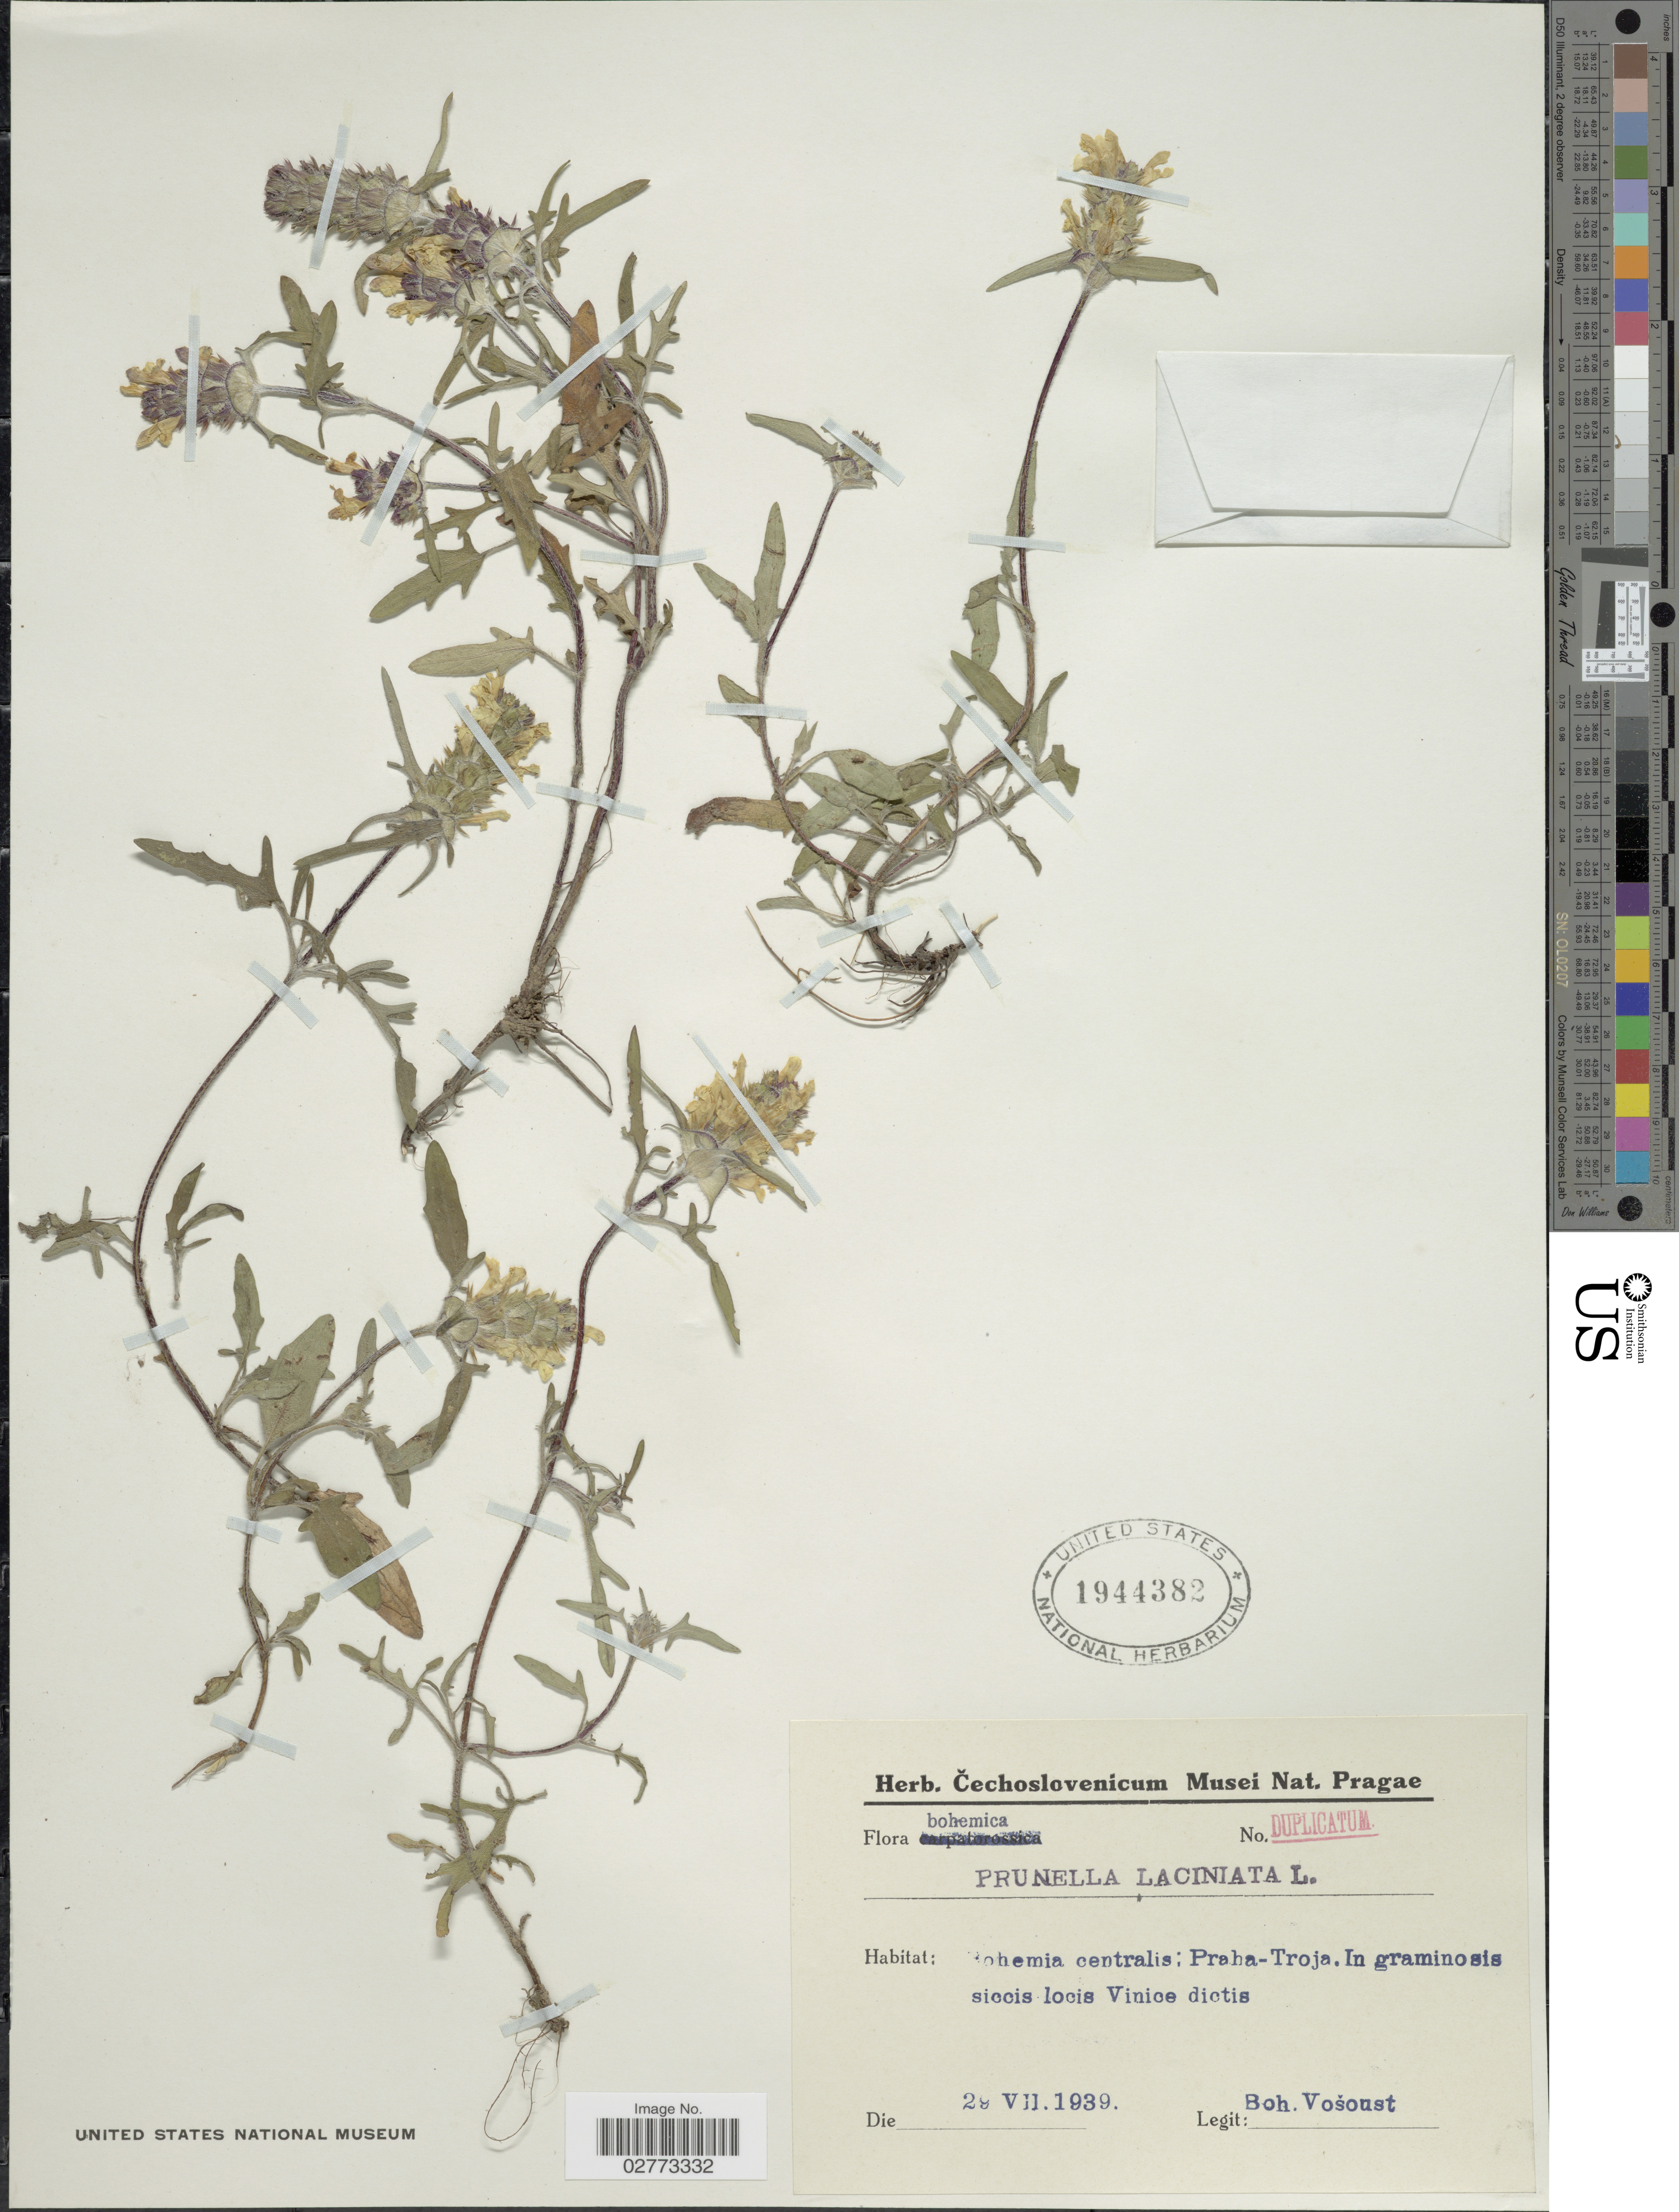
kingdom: Plantae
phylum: Tracheophyta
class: Magnoliopsida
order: Lamiales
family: Lamiaceae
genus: Prunella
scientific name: Prunella laciniata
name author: (L.) L.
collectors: B. Vosoust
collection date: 1939-07-29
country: Czechia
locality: Bohemia centralis: Praha-Troja. In graminosis siccis locis Vinice dictis.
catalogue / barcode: US 1944382